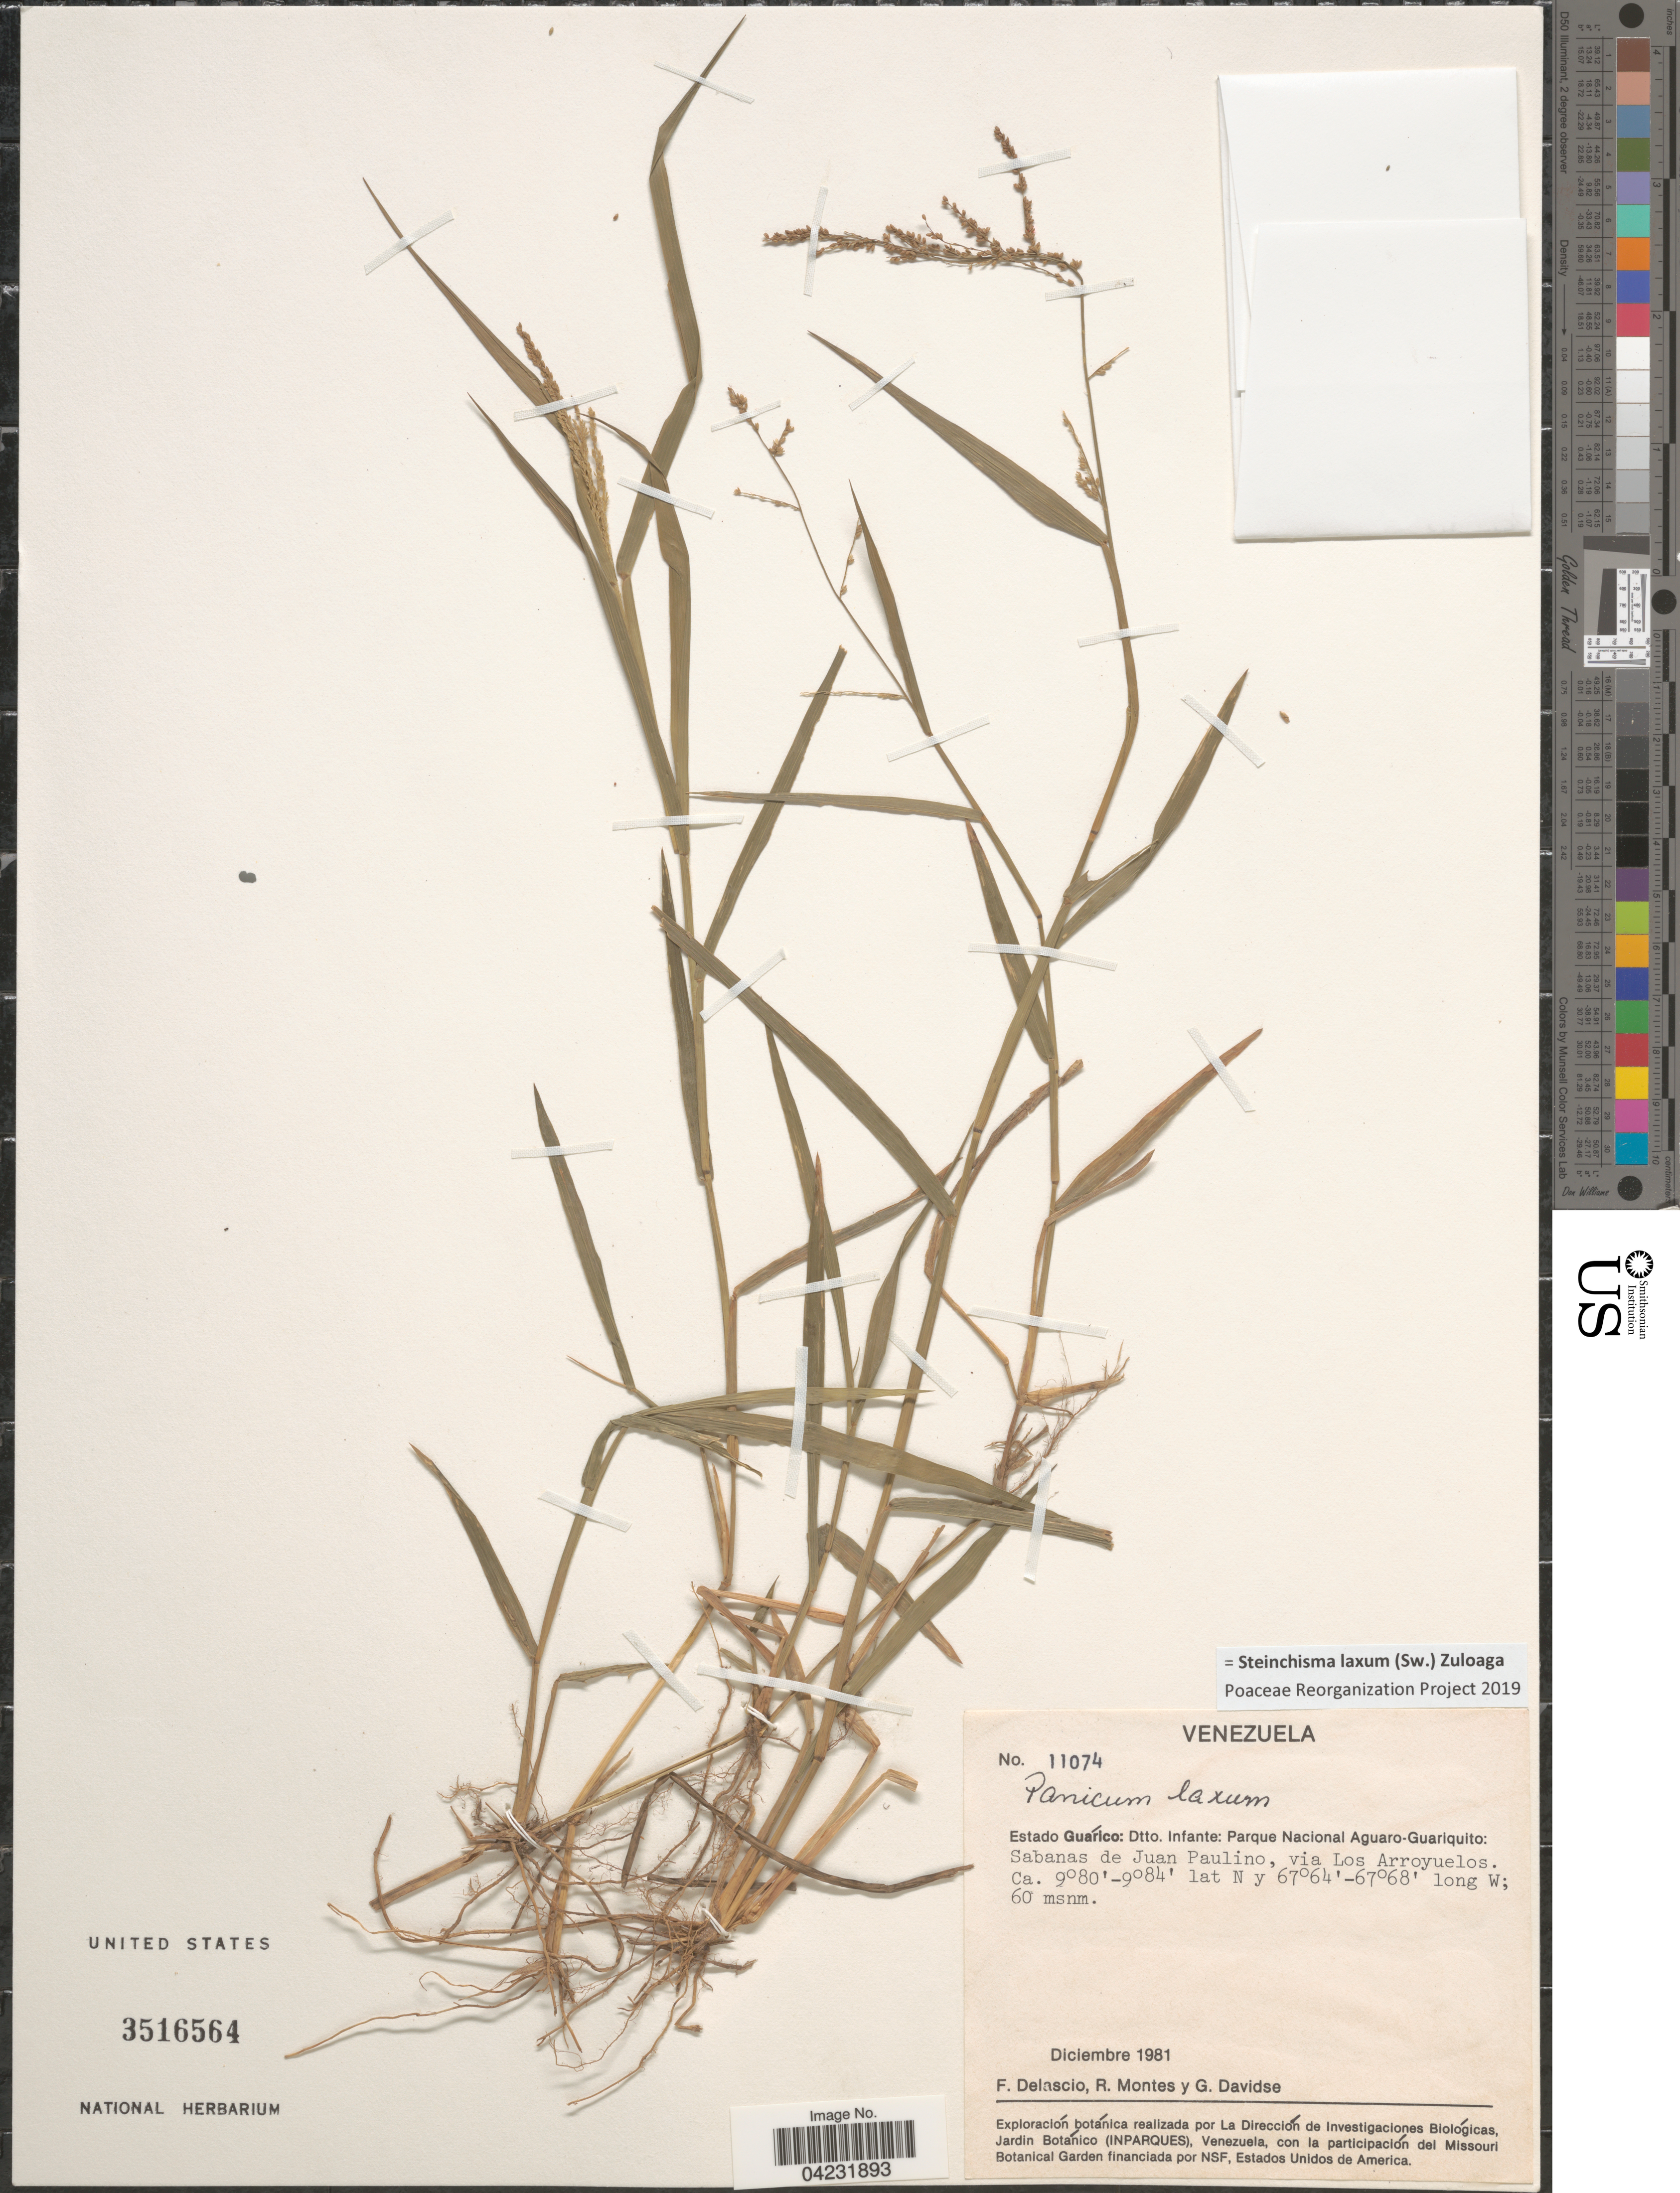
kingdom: Plantae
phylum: Tracheophyta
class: Liliopsida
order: Poales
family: Poaceae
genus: Steinchisma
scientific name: Steinchisma laxum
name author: (Sw.) Zuloaga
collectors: F. Delascio C., R. Montes & G. Davidse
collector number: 11074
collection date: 1981-12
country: Venezuela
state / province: Guarico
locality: Dtto. Infante: Parque Nacional Aguaro-Guariquito: Sabanas de Juan Paulino, via Los Arroyuelos.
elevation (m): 60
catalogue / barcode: US 3516564